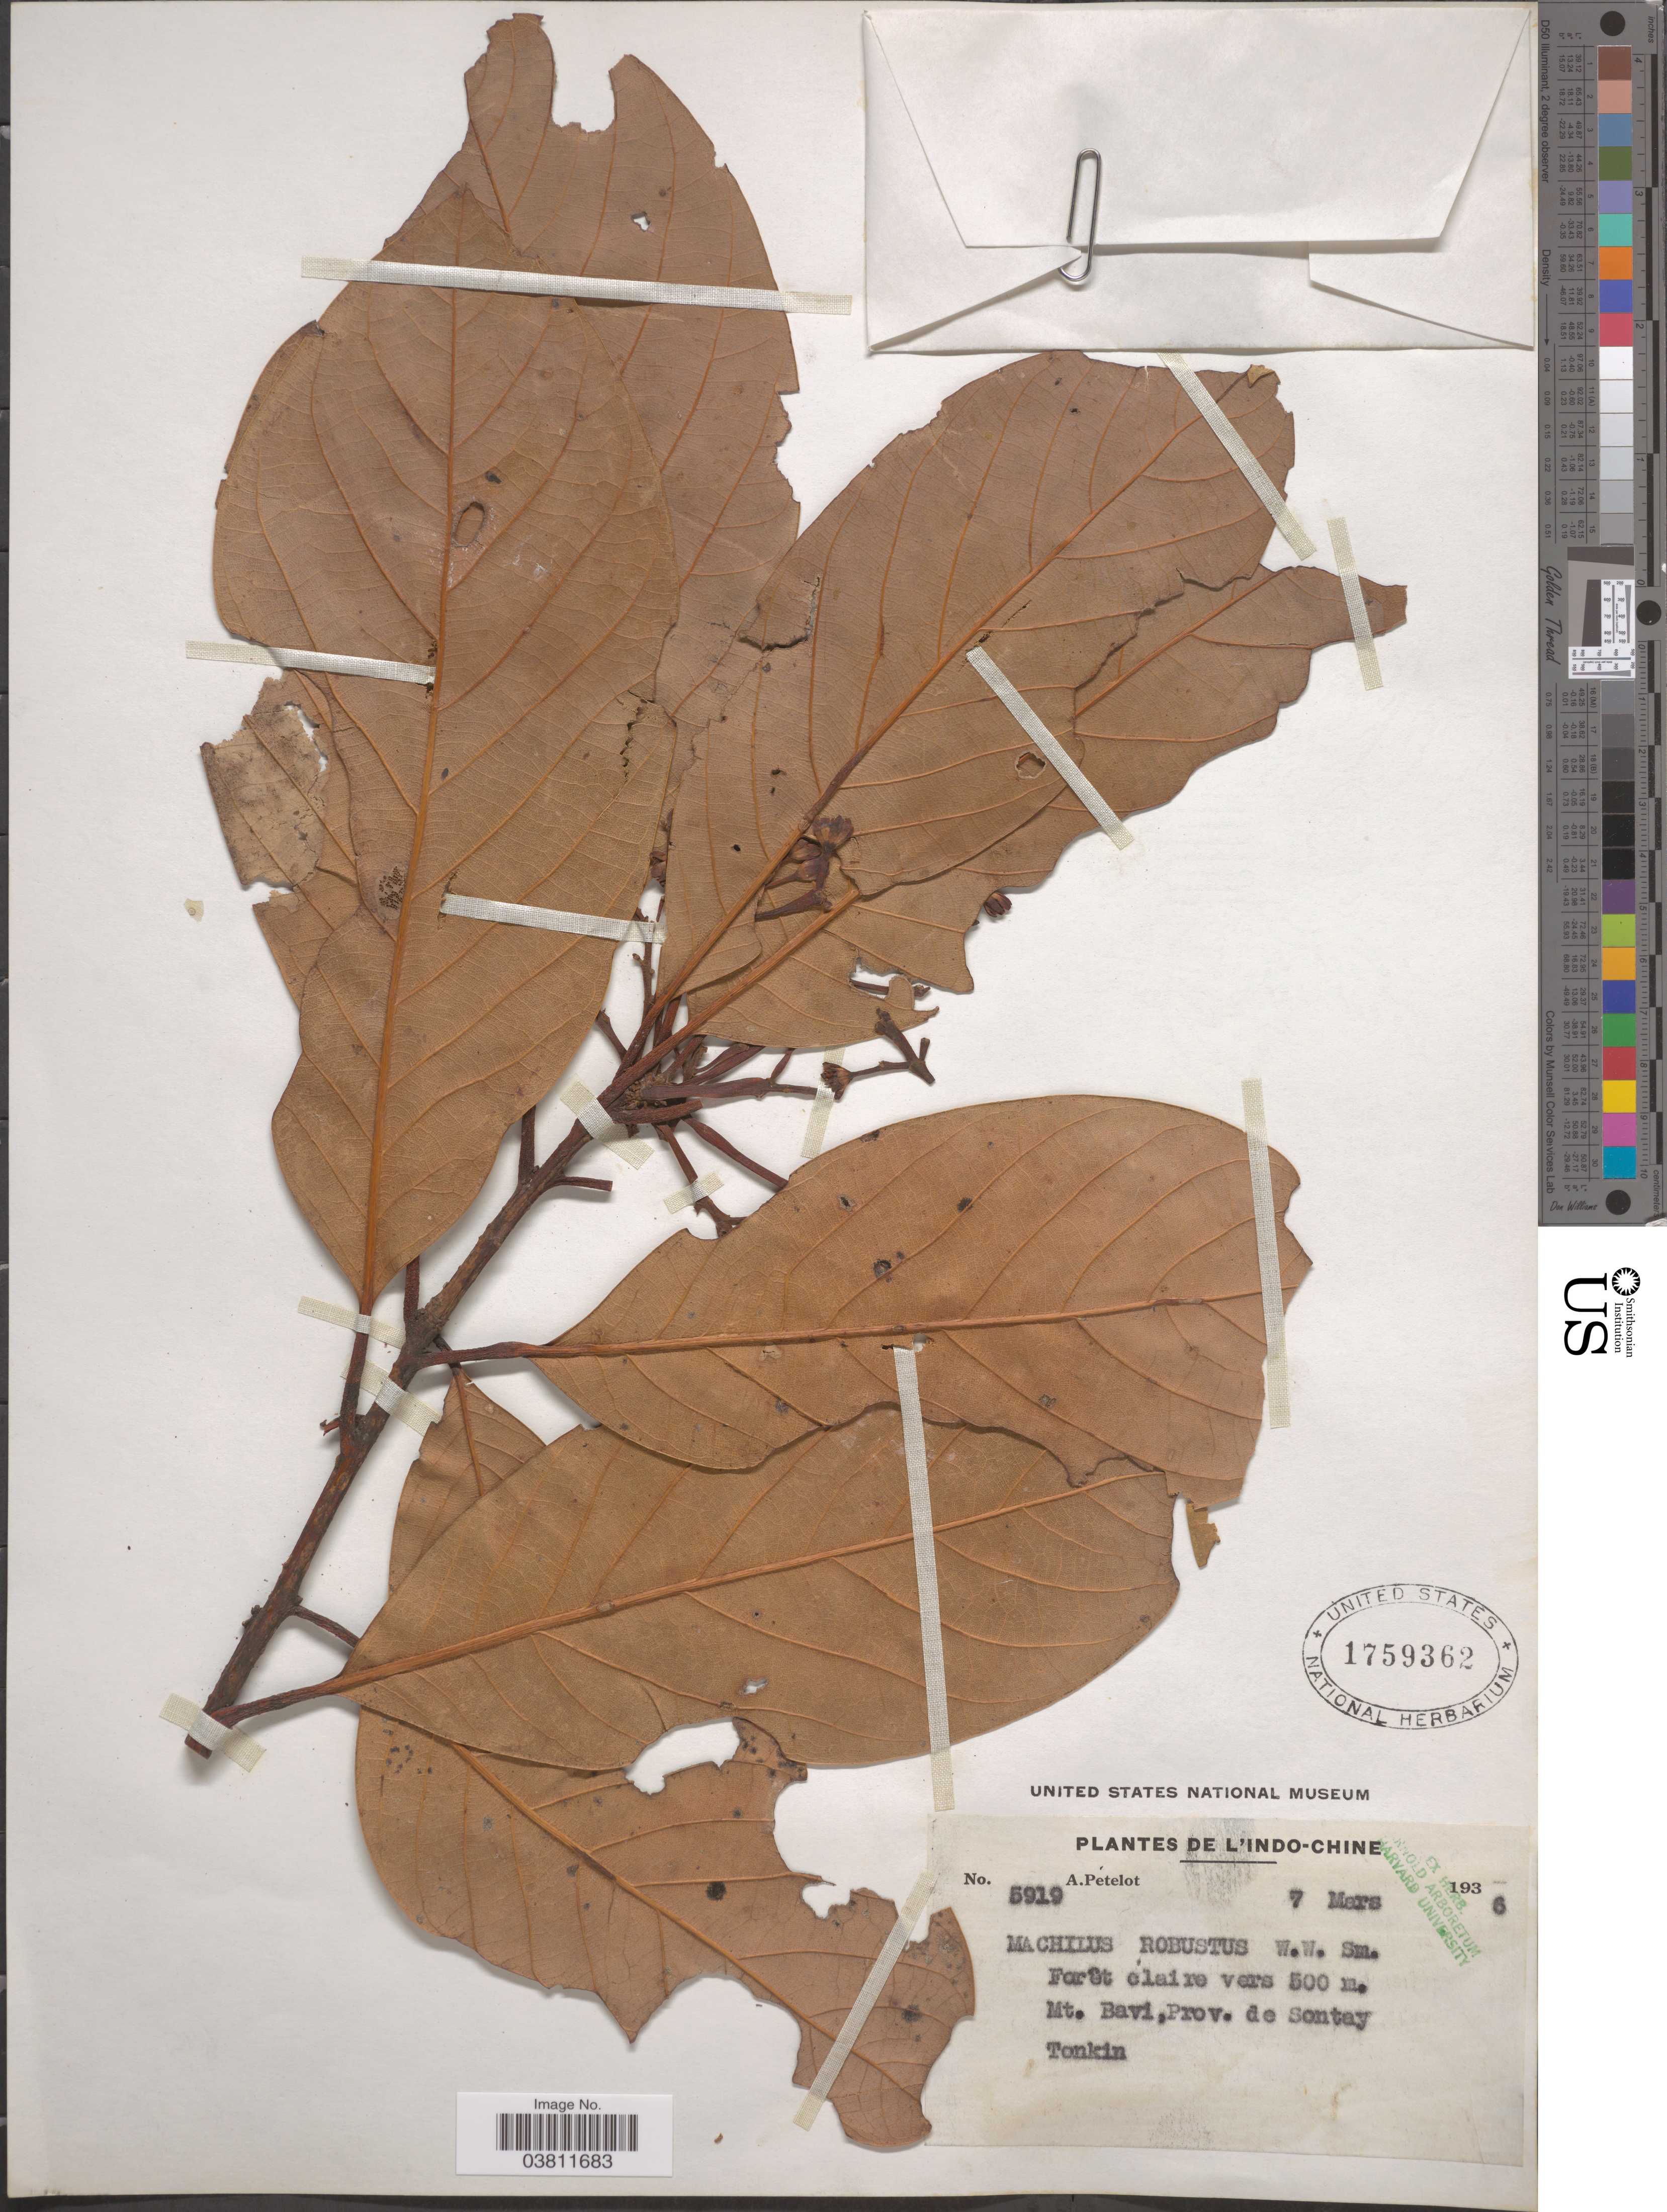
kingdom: Plantae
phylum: Tracheophyta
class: Magnoliopsida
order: Laurales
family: Lauraceae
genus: Machilus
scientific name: Machilus robusta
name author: W.W. Sm.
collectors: A. Petelot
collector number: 5919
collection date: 1936-03-07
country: Vietnam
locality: L'Indo-Chine. Mt. Bavi, Prov. de Sontay. Tonkin.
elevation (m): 500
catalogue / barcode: US 1759362